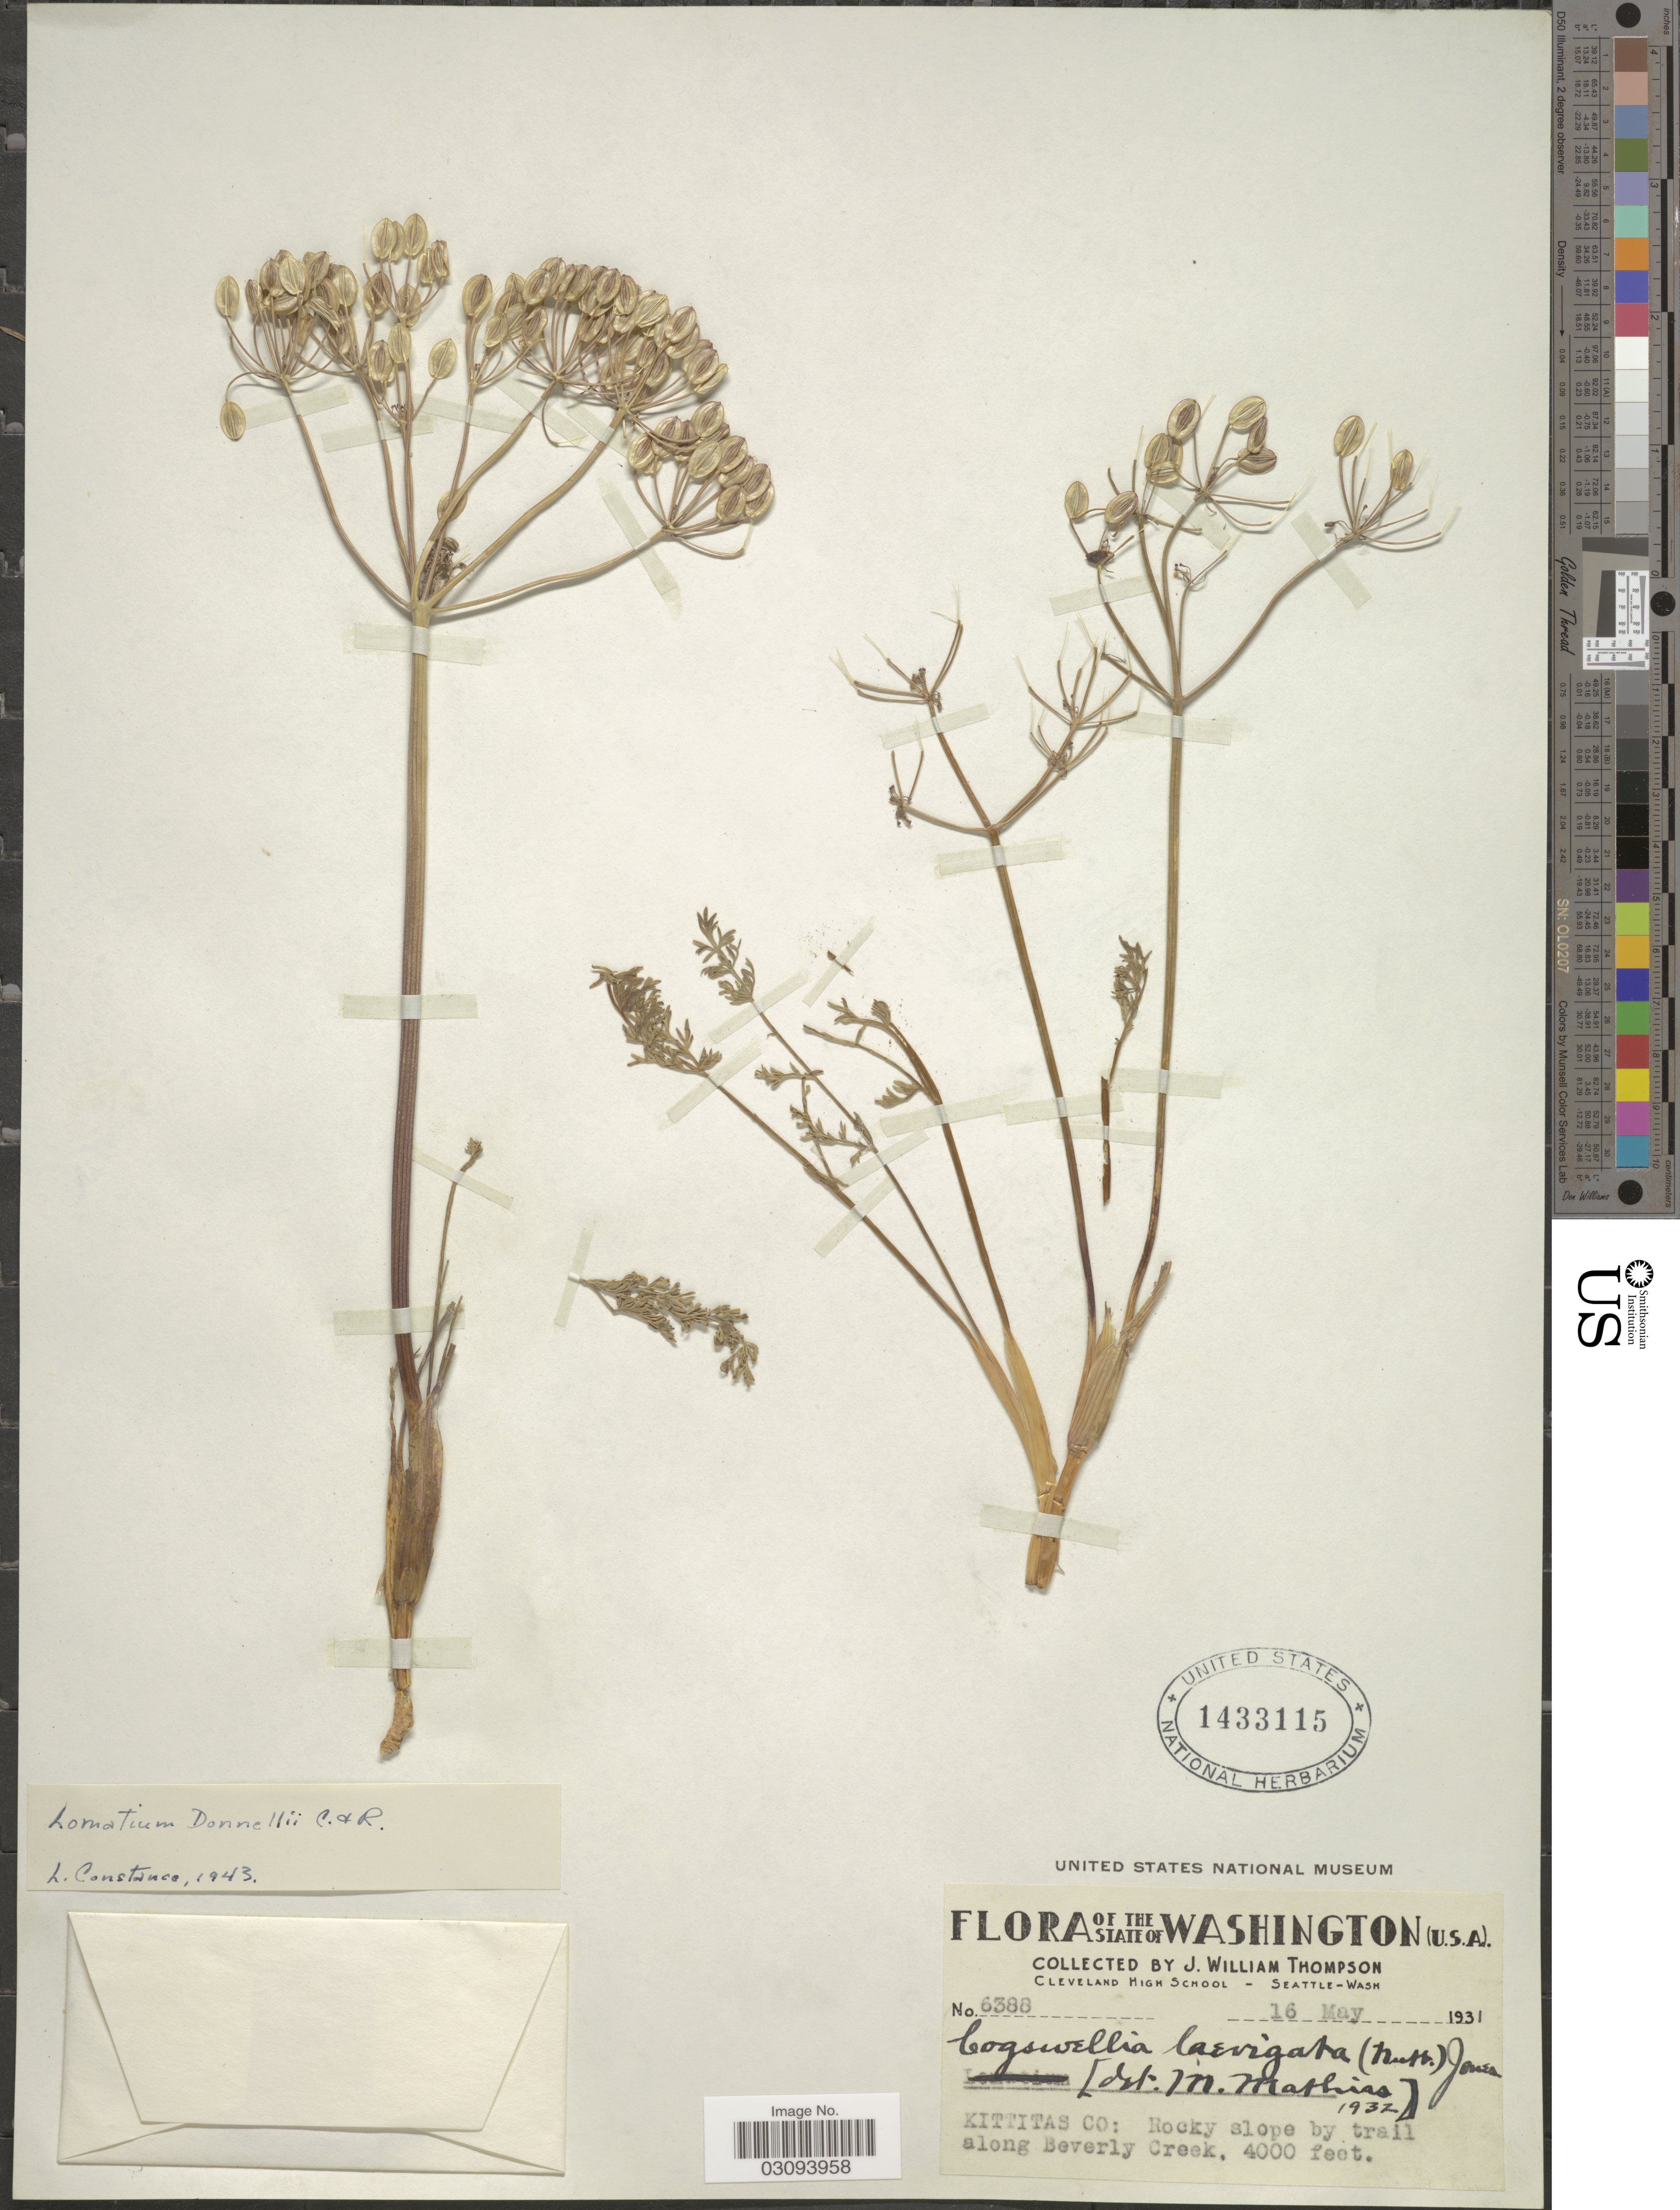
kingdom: Plantae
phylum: Tracheophyta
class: Magnoliopsida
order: Apiales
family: Apiaceae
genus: Lomatium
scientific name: Lomatium donnellii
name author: (J.M. Coult. & Rose) J.M. Coult. & Rose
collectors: J. W. Thompson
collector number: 6388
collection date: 1931-05-16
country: United States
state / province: Washington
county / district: Kittitas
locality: Kittitas Co: Rocky slope by trail along Beverly Creek.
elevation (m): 1219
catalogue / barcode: US 1433115